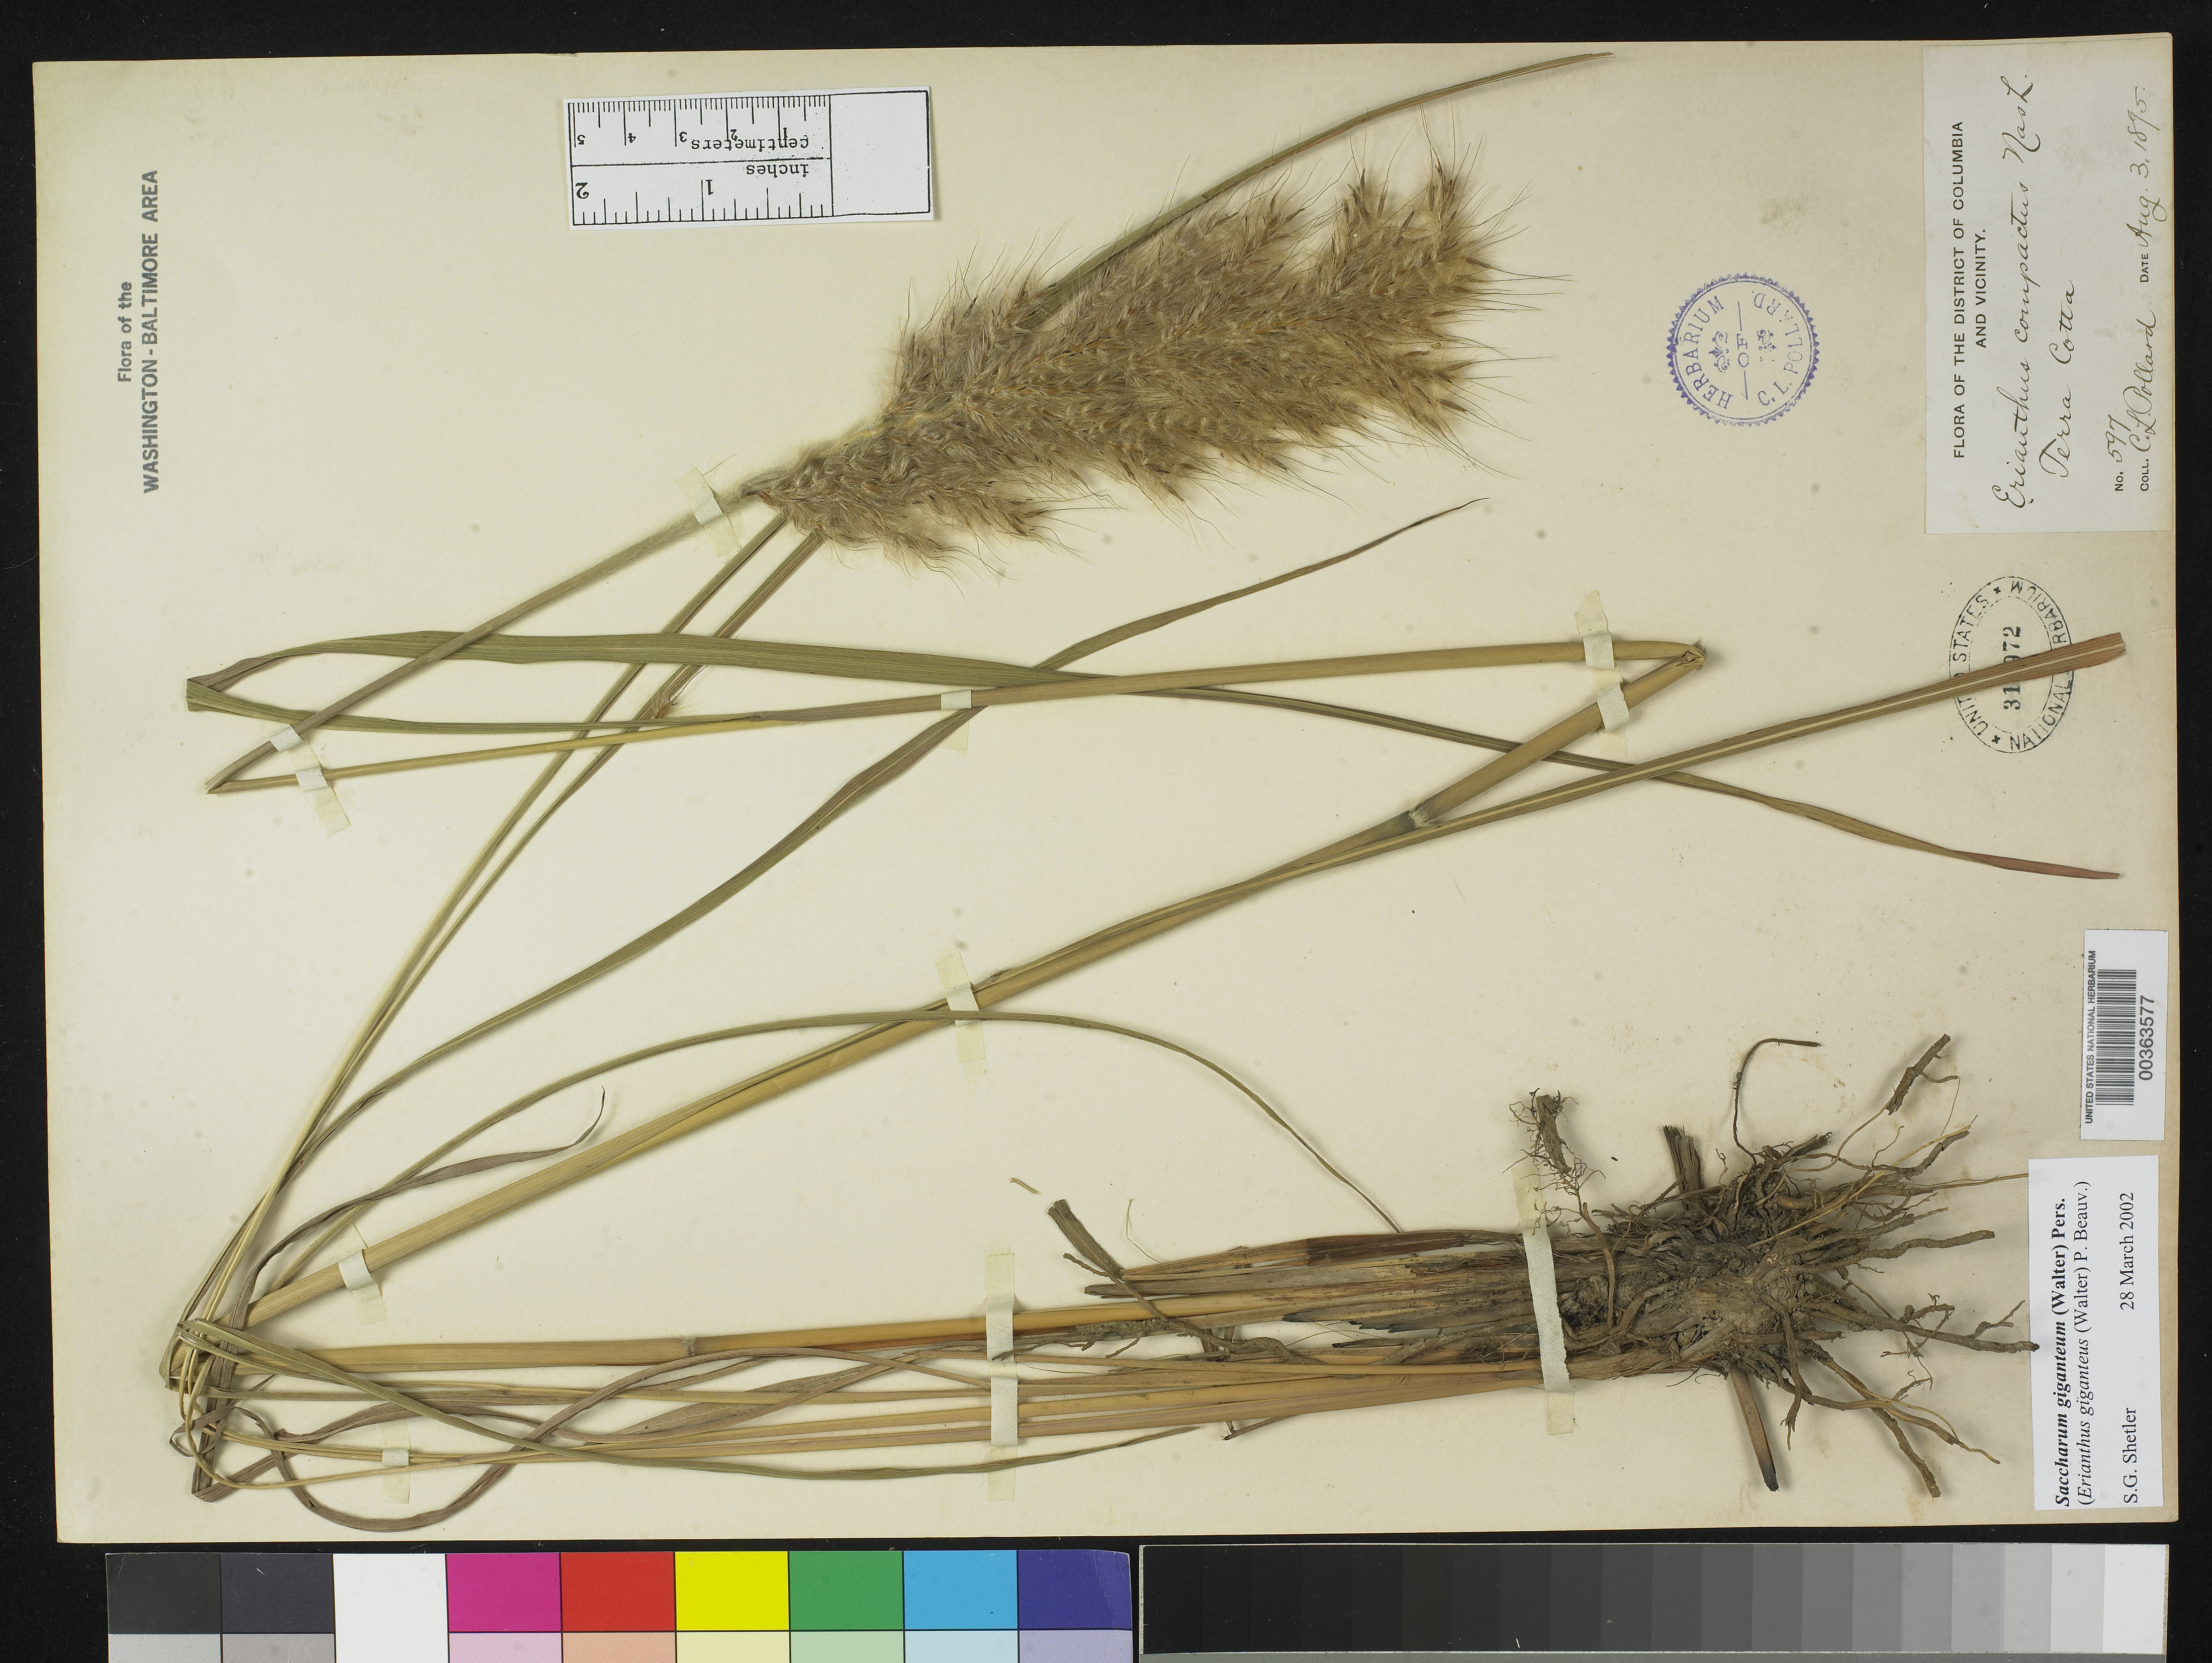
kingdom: Plantae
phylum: Tracheophyta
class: Liliopsida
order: Poales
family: Poaceae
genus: Erianthus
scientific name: Erianthus giganteus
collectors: C. L. Pollard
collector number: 597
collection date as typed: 03 Aug 1895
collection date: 1895-08-03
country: United States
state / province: District of Columbia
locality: Terra Cotta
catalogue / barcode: US 311972